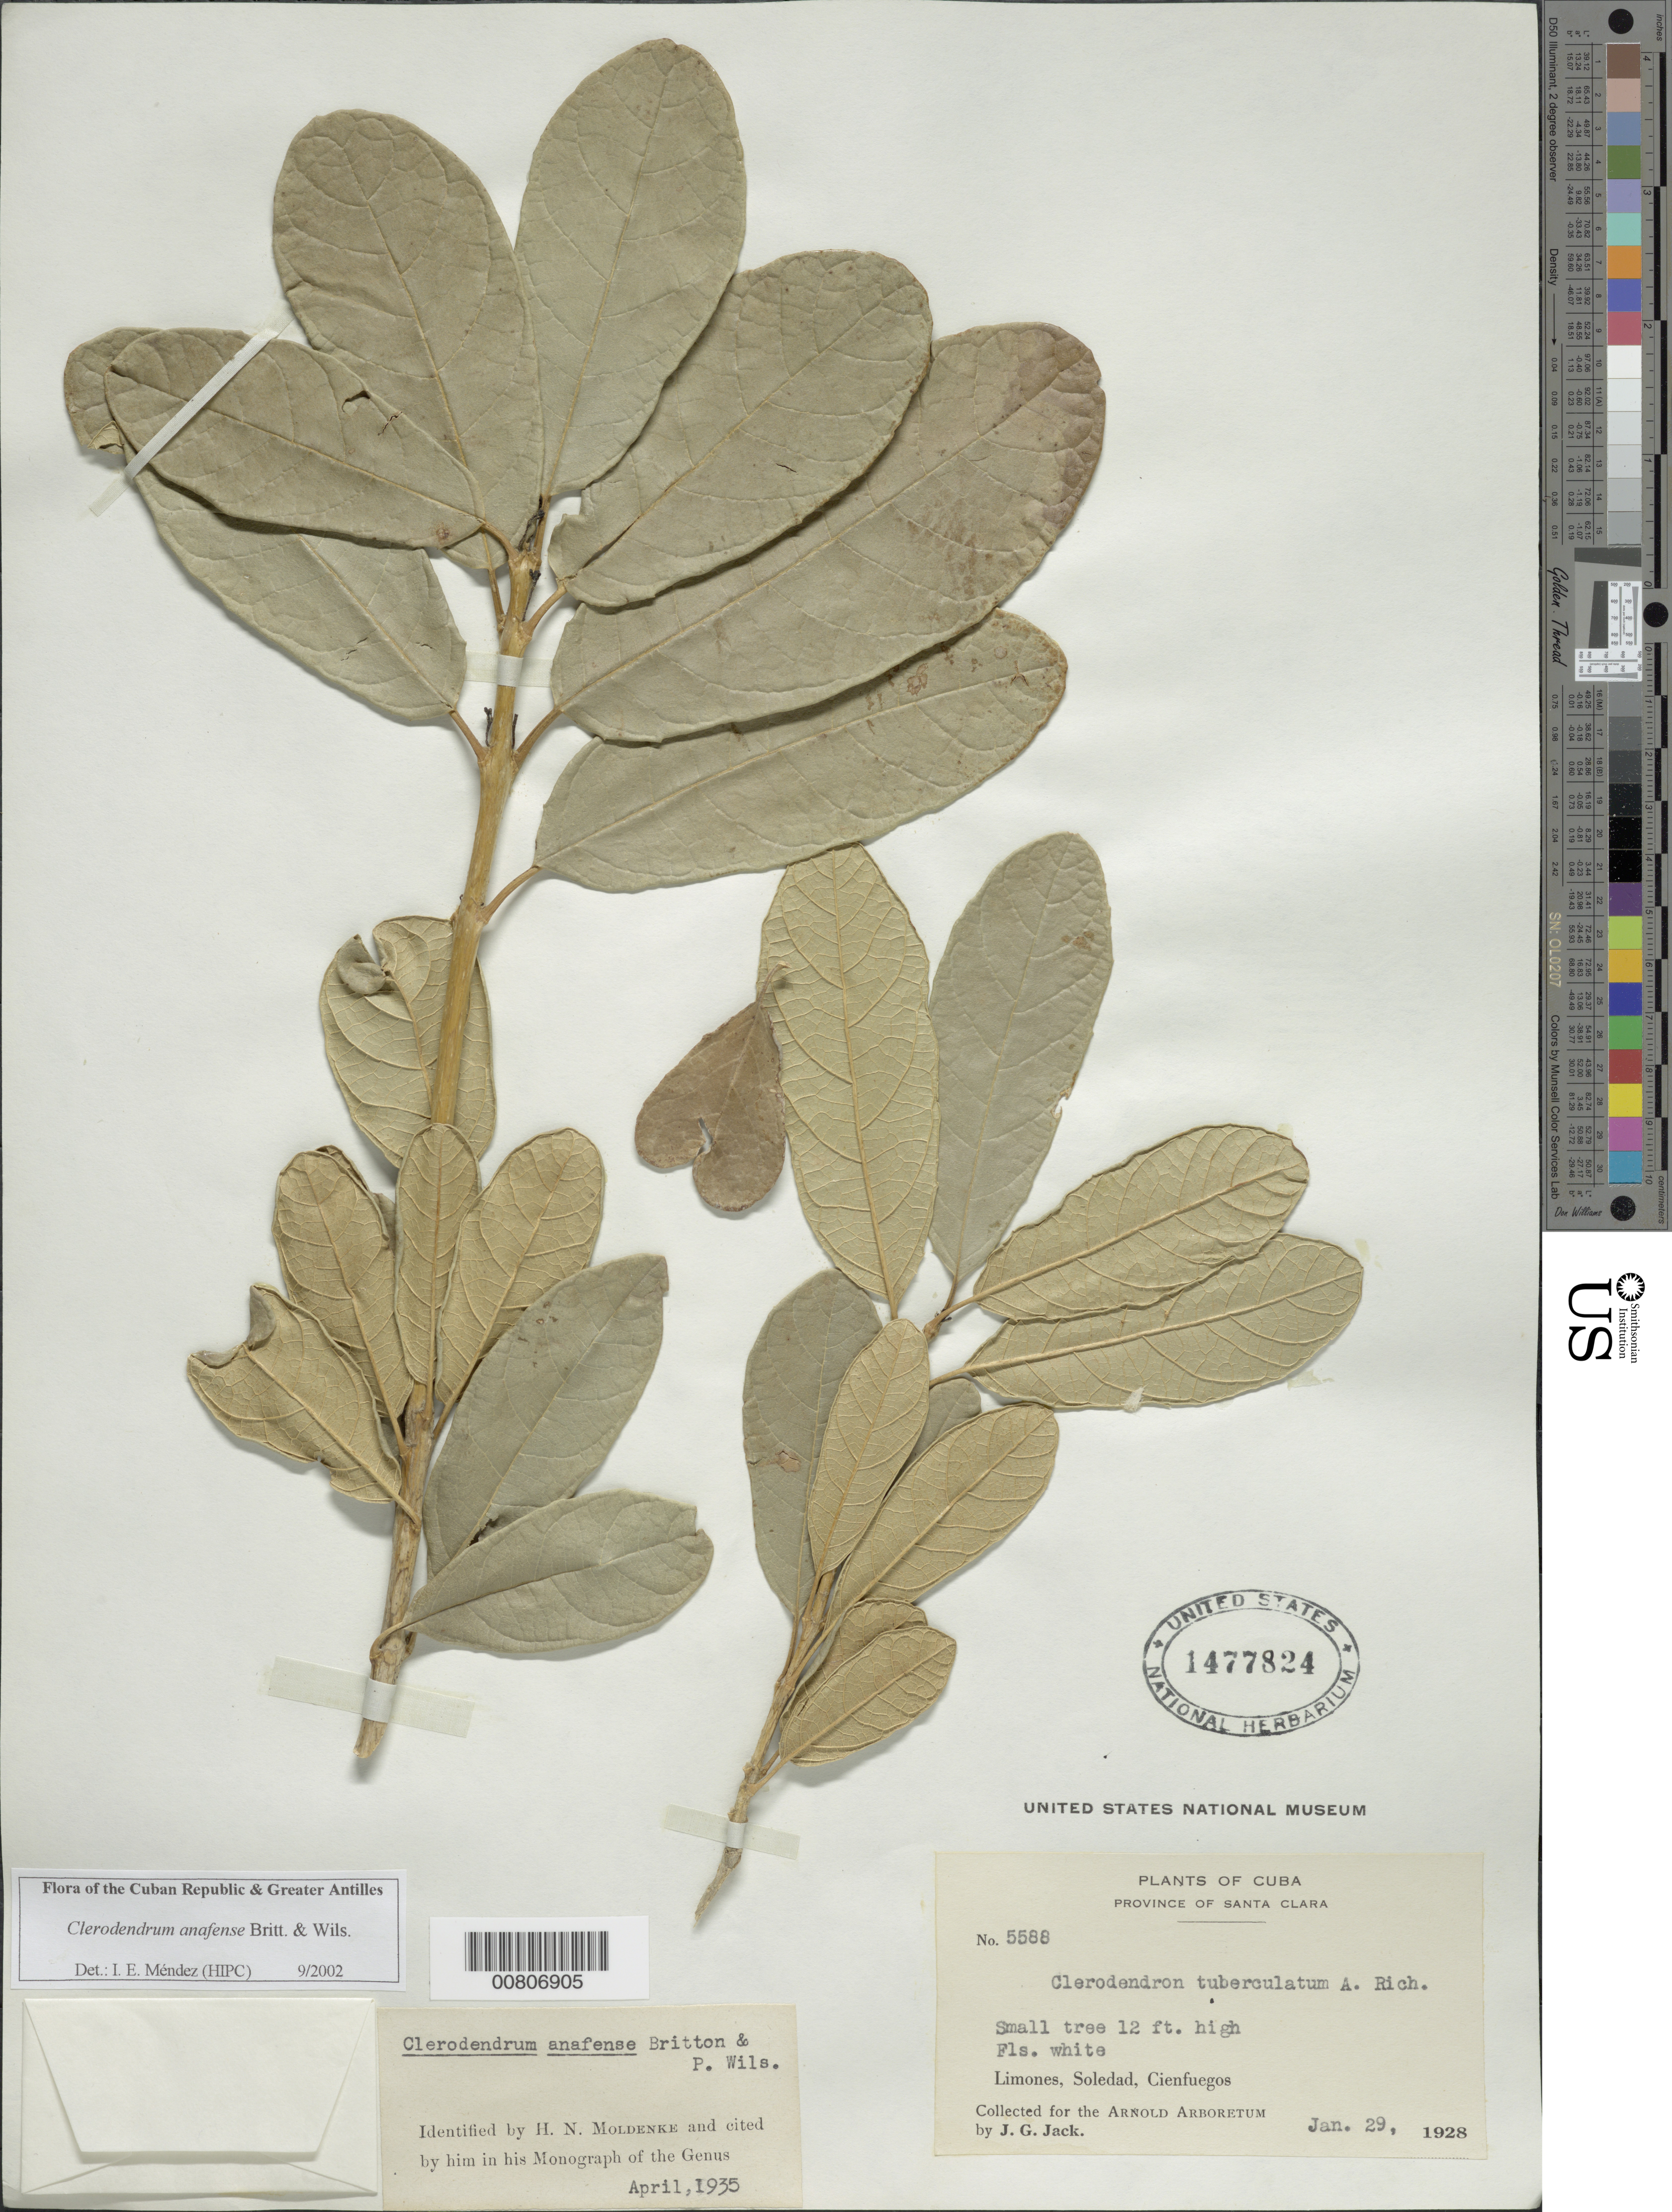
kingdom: Plantae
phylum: Tracheophyta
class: Magnoliopsida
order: Lamiales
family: Lamiaceae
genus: Clerodendrum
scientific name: Clerodendrum anafense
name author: Britton & P. Wilson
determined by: Méndez, Isidro E., (HIPC)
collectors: J. G. Jack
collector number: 5588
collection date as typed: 29 Jan 1928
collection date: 1928-01-29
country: Cuba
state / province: Cienfuegos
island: Cuba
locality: Santa Clara Prov , Limones, Soledad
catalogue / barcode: US 1477824